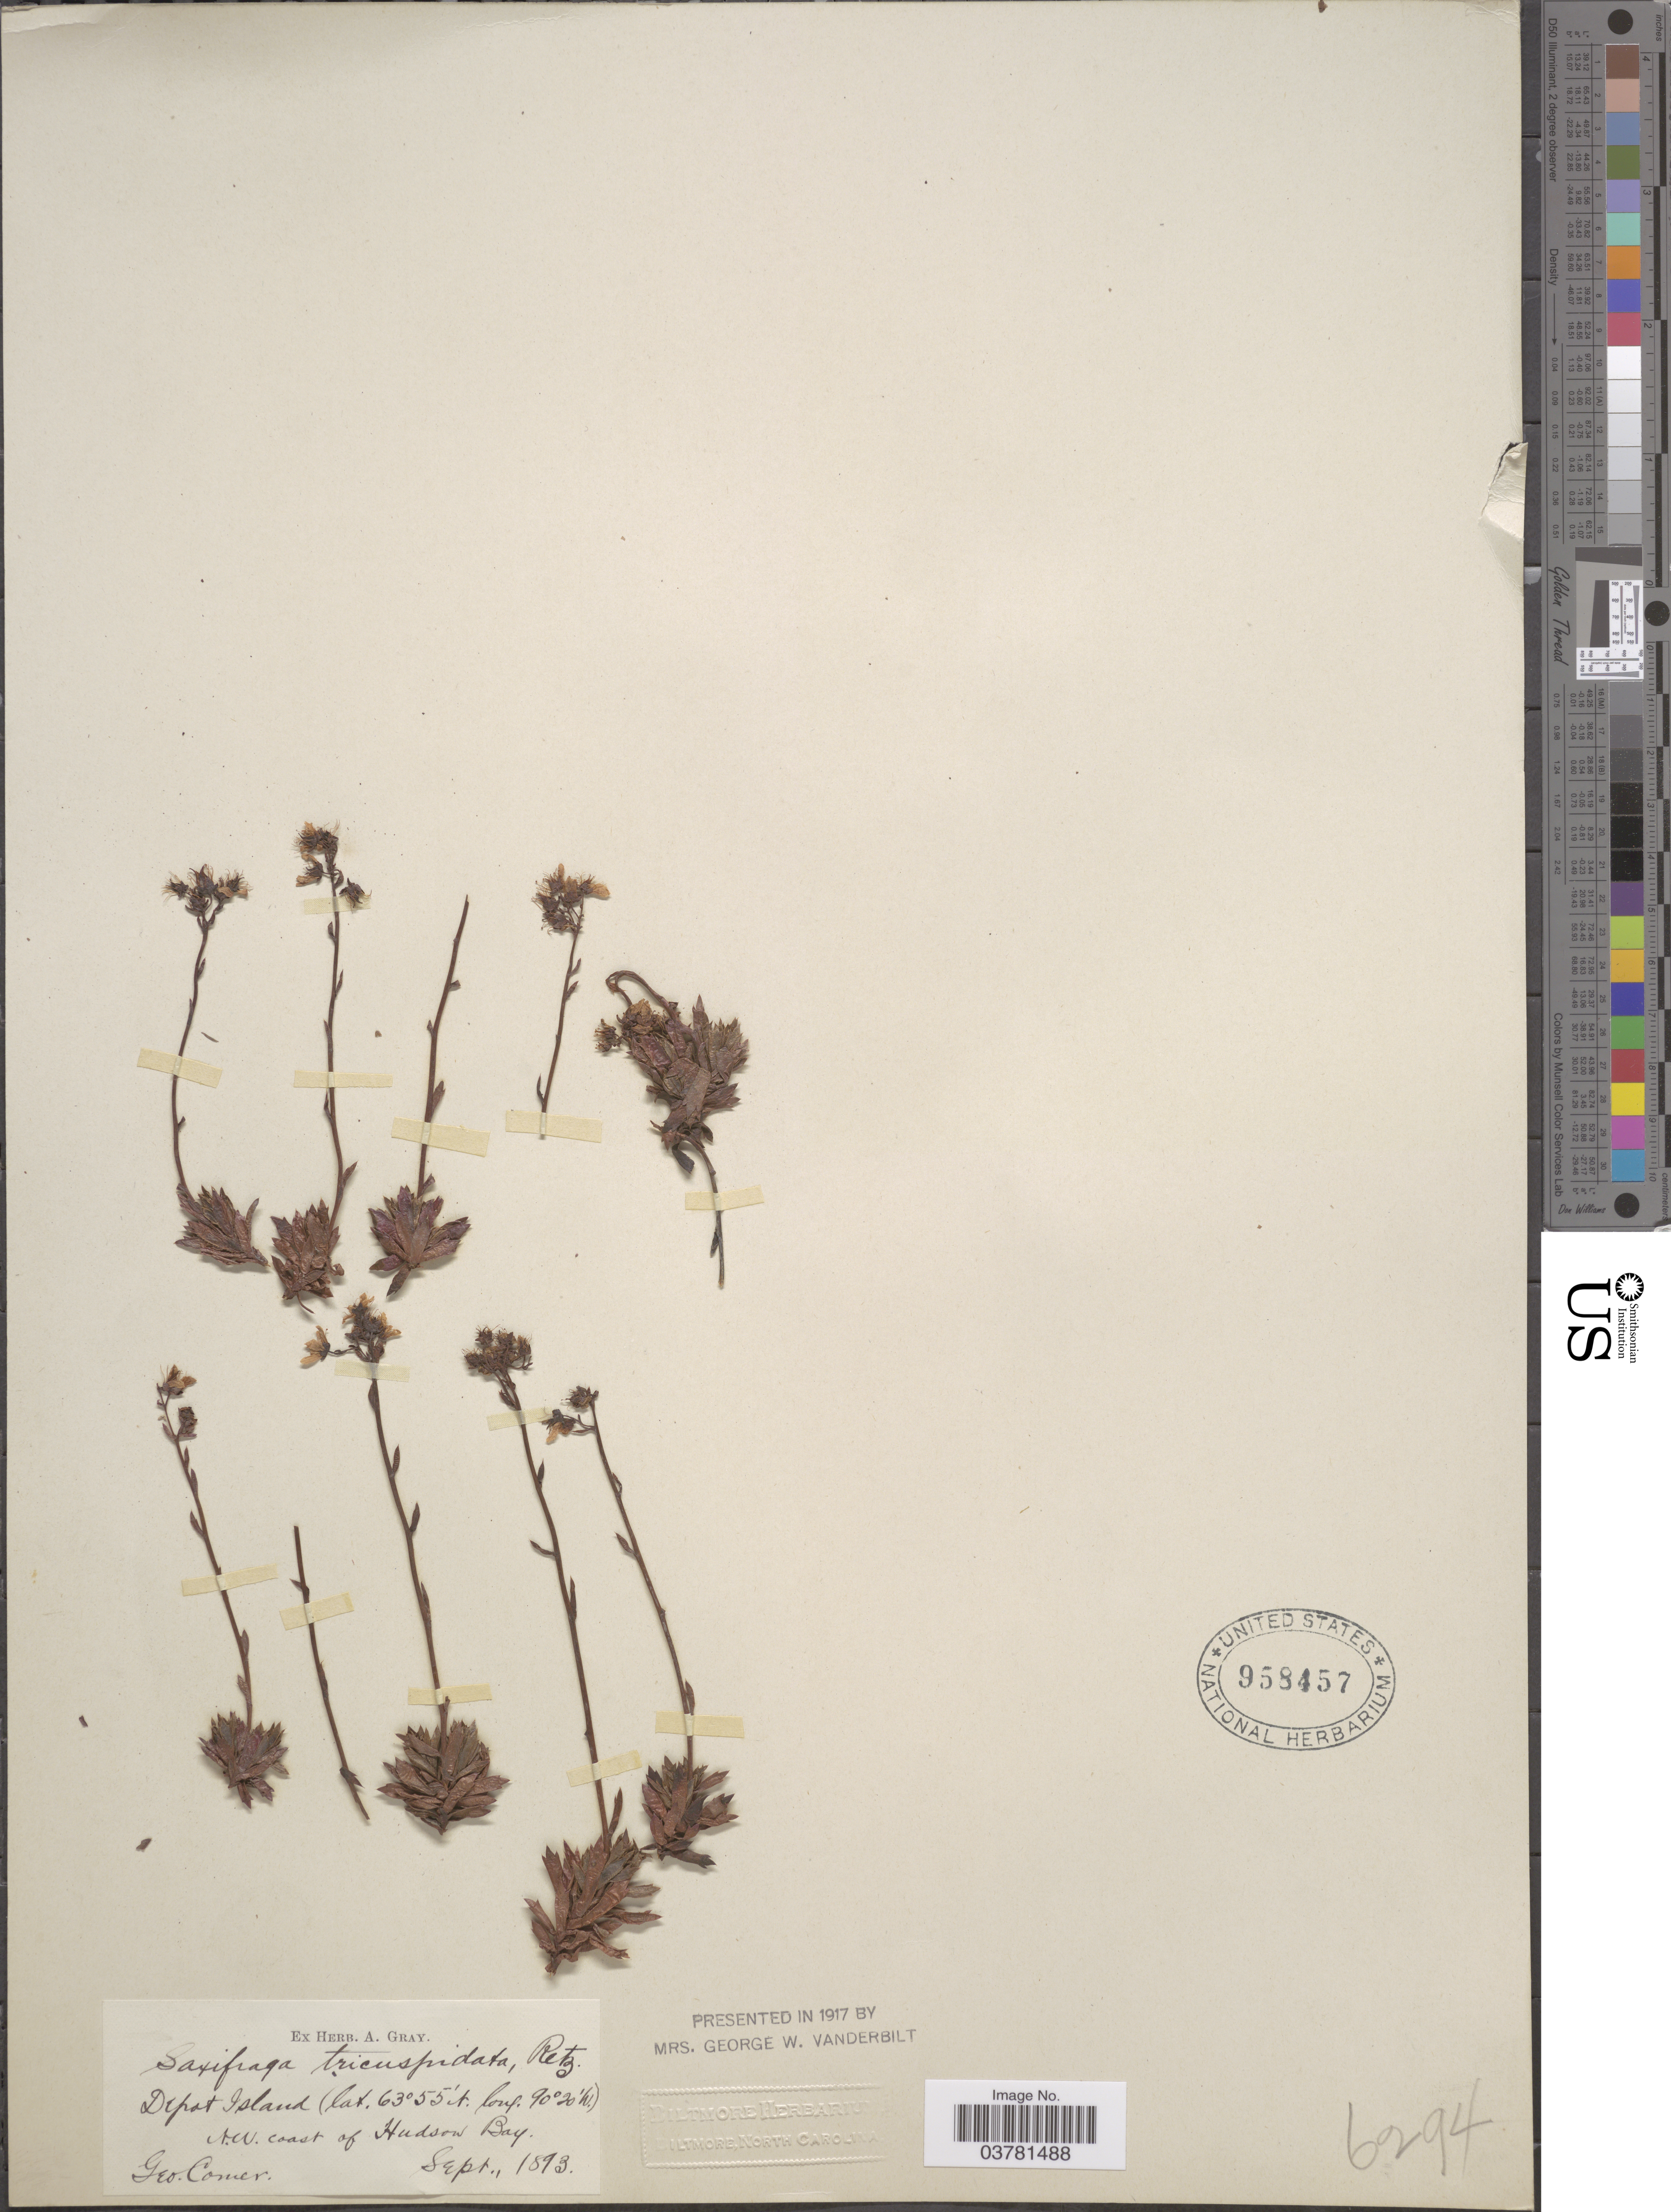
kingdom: Plantae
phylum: Tracheophyta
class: Magnoliopsida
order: Saxifragales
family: Saxifragaceae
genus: Saxifraga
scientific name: Saxifraga tricuspidata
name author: Rottb.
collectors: G. Comer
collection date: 1893-09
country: Canada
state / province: Nunavut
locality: Depot Island. N.W. coast of Hudson Bay.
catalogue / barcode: US 958457